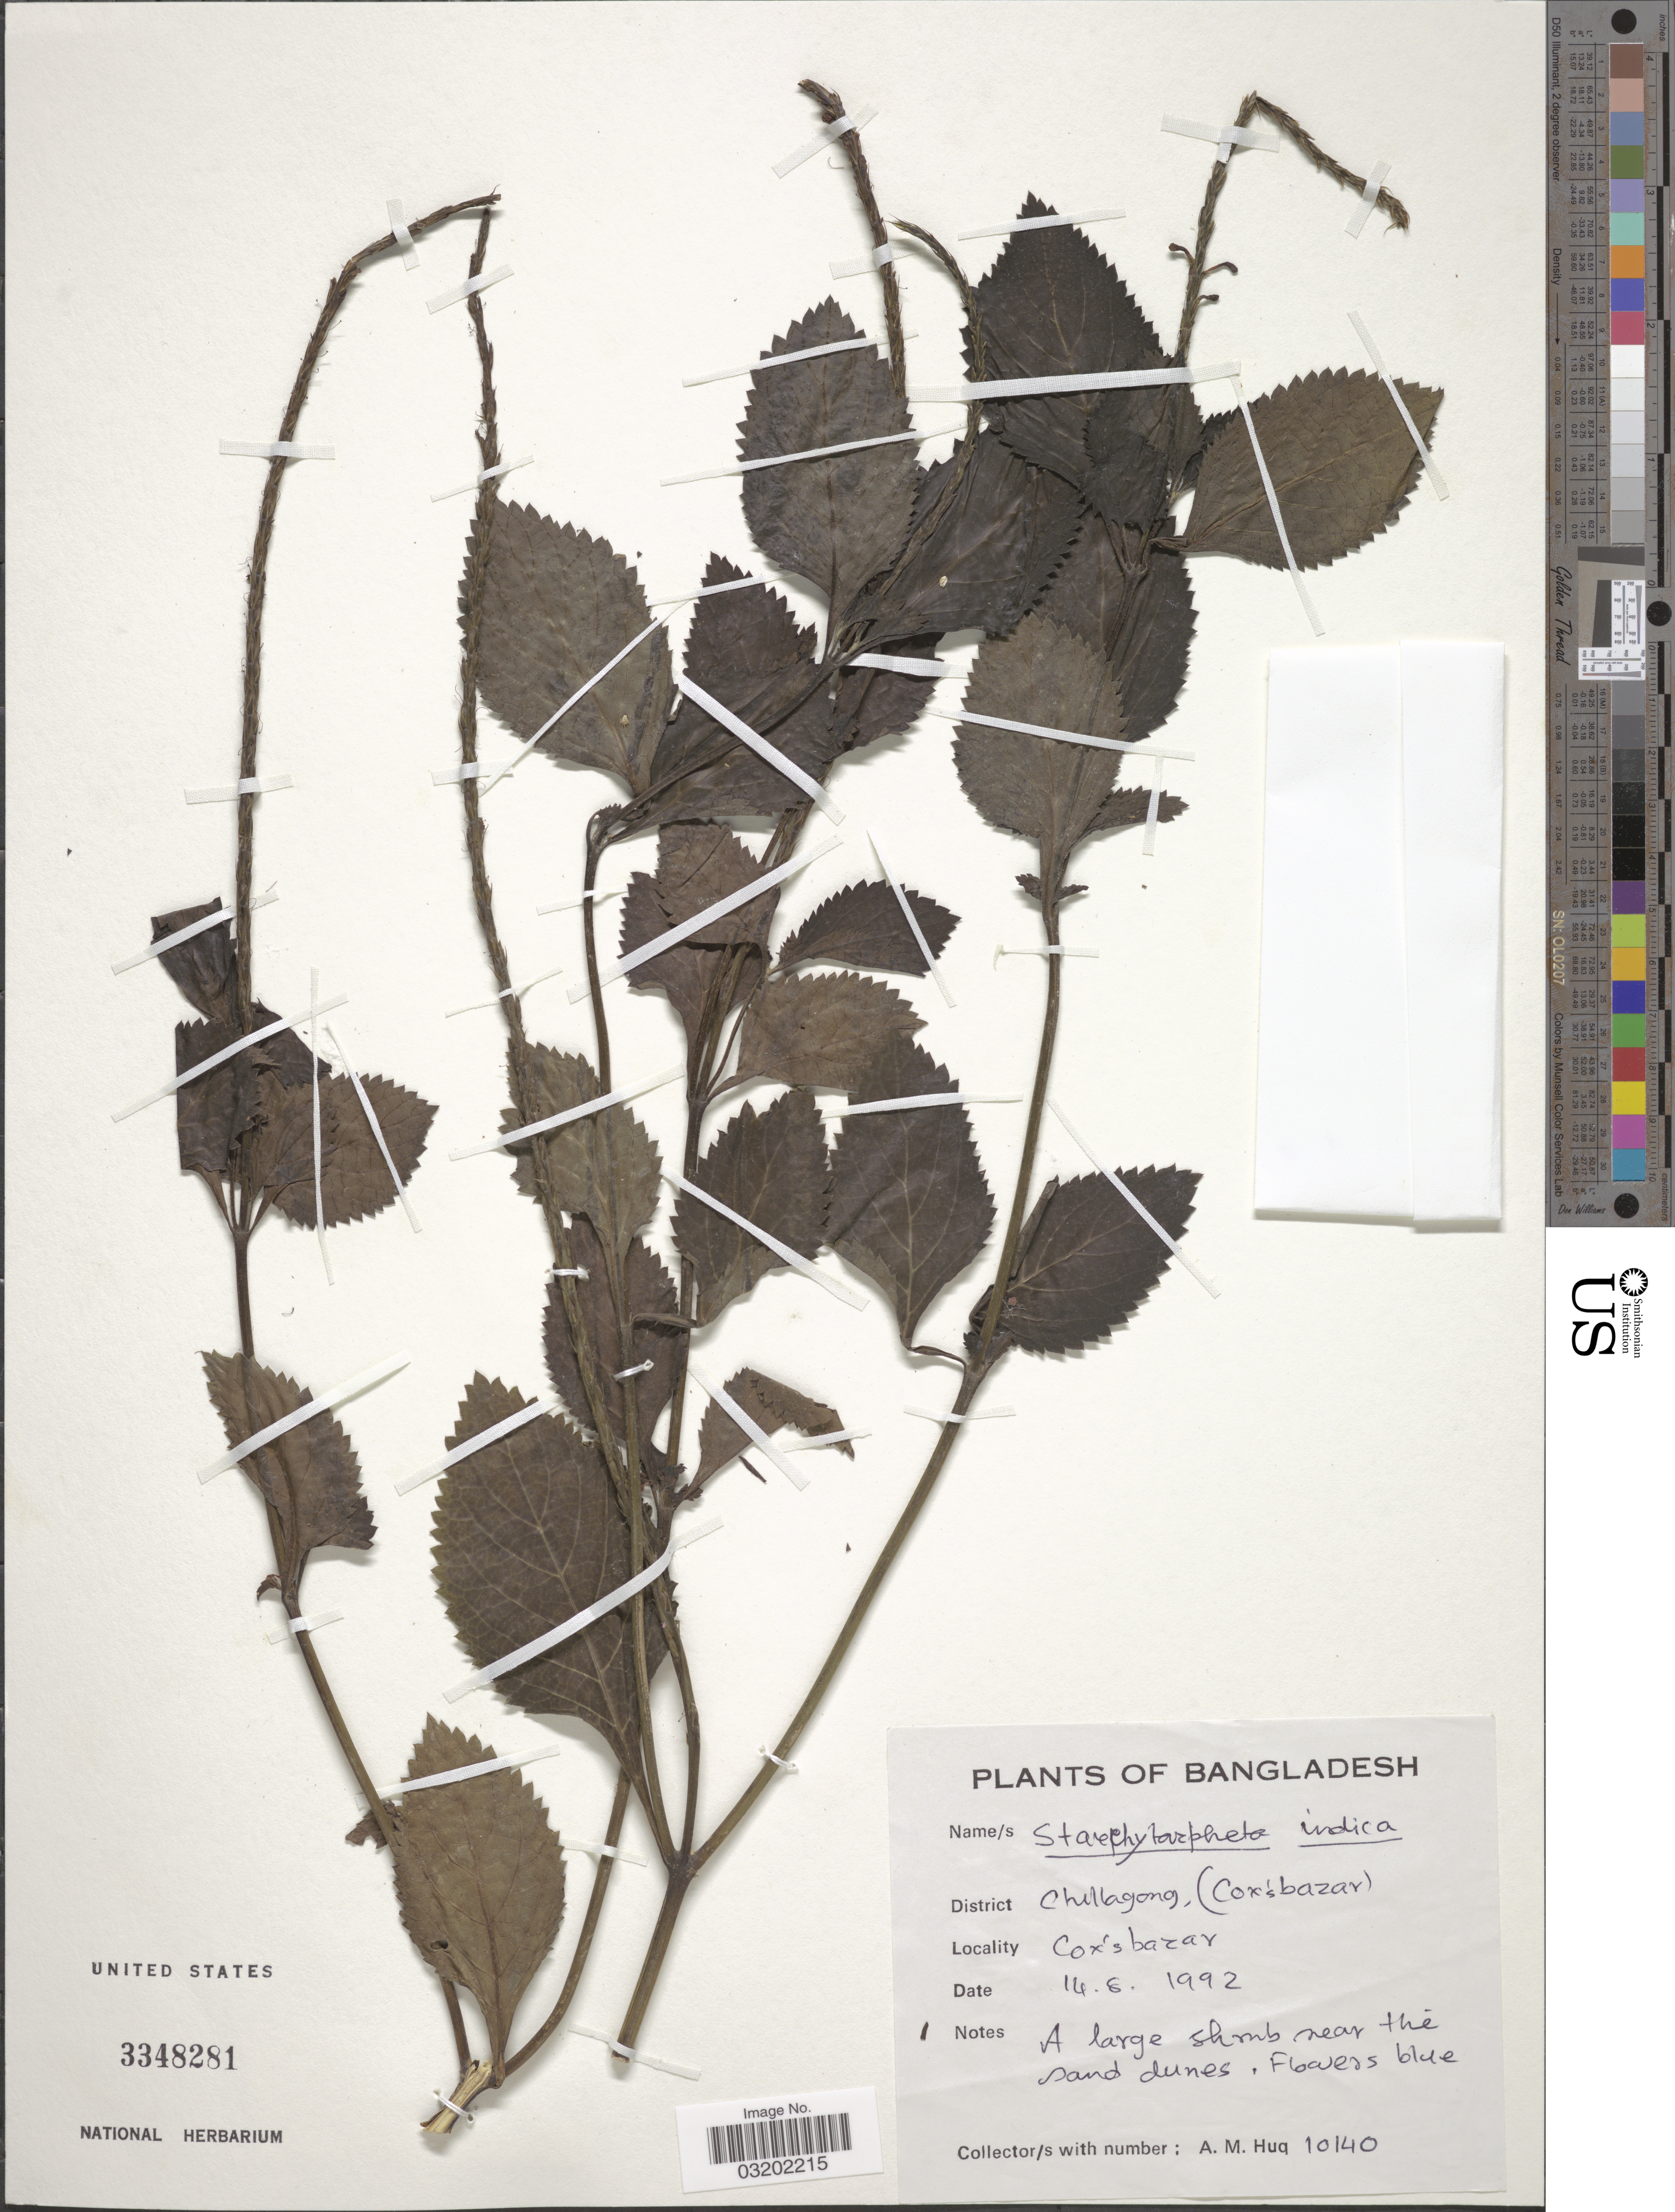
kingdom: Plantae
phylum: Tracheophyta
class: Magnoliopsida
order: Lamiales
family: Verbenaceae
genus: Stachytarpheta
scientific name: Stachytarpheta indica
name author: (L.) Vahl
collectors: A. M. Huq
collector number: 10140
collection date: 1992-08-14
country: Bangladesh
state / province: Chittagong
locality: District Chittagong, (Cox's bazar). Cox's bazar.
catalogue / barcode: US 3348281